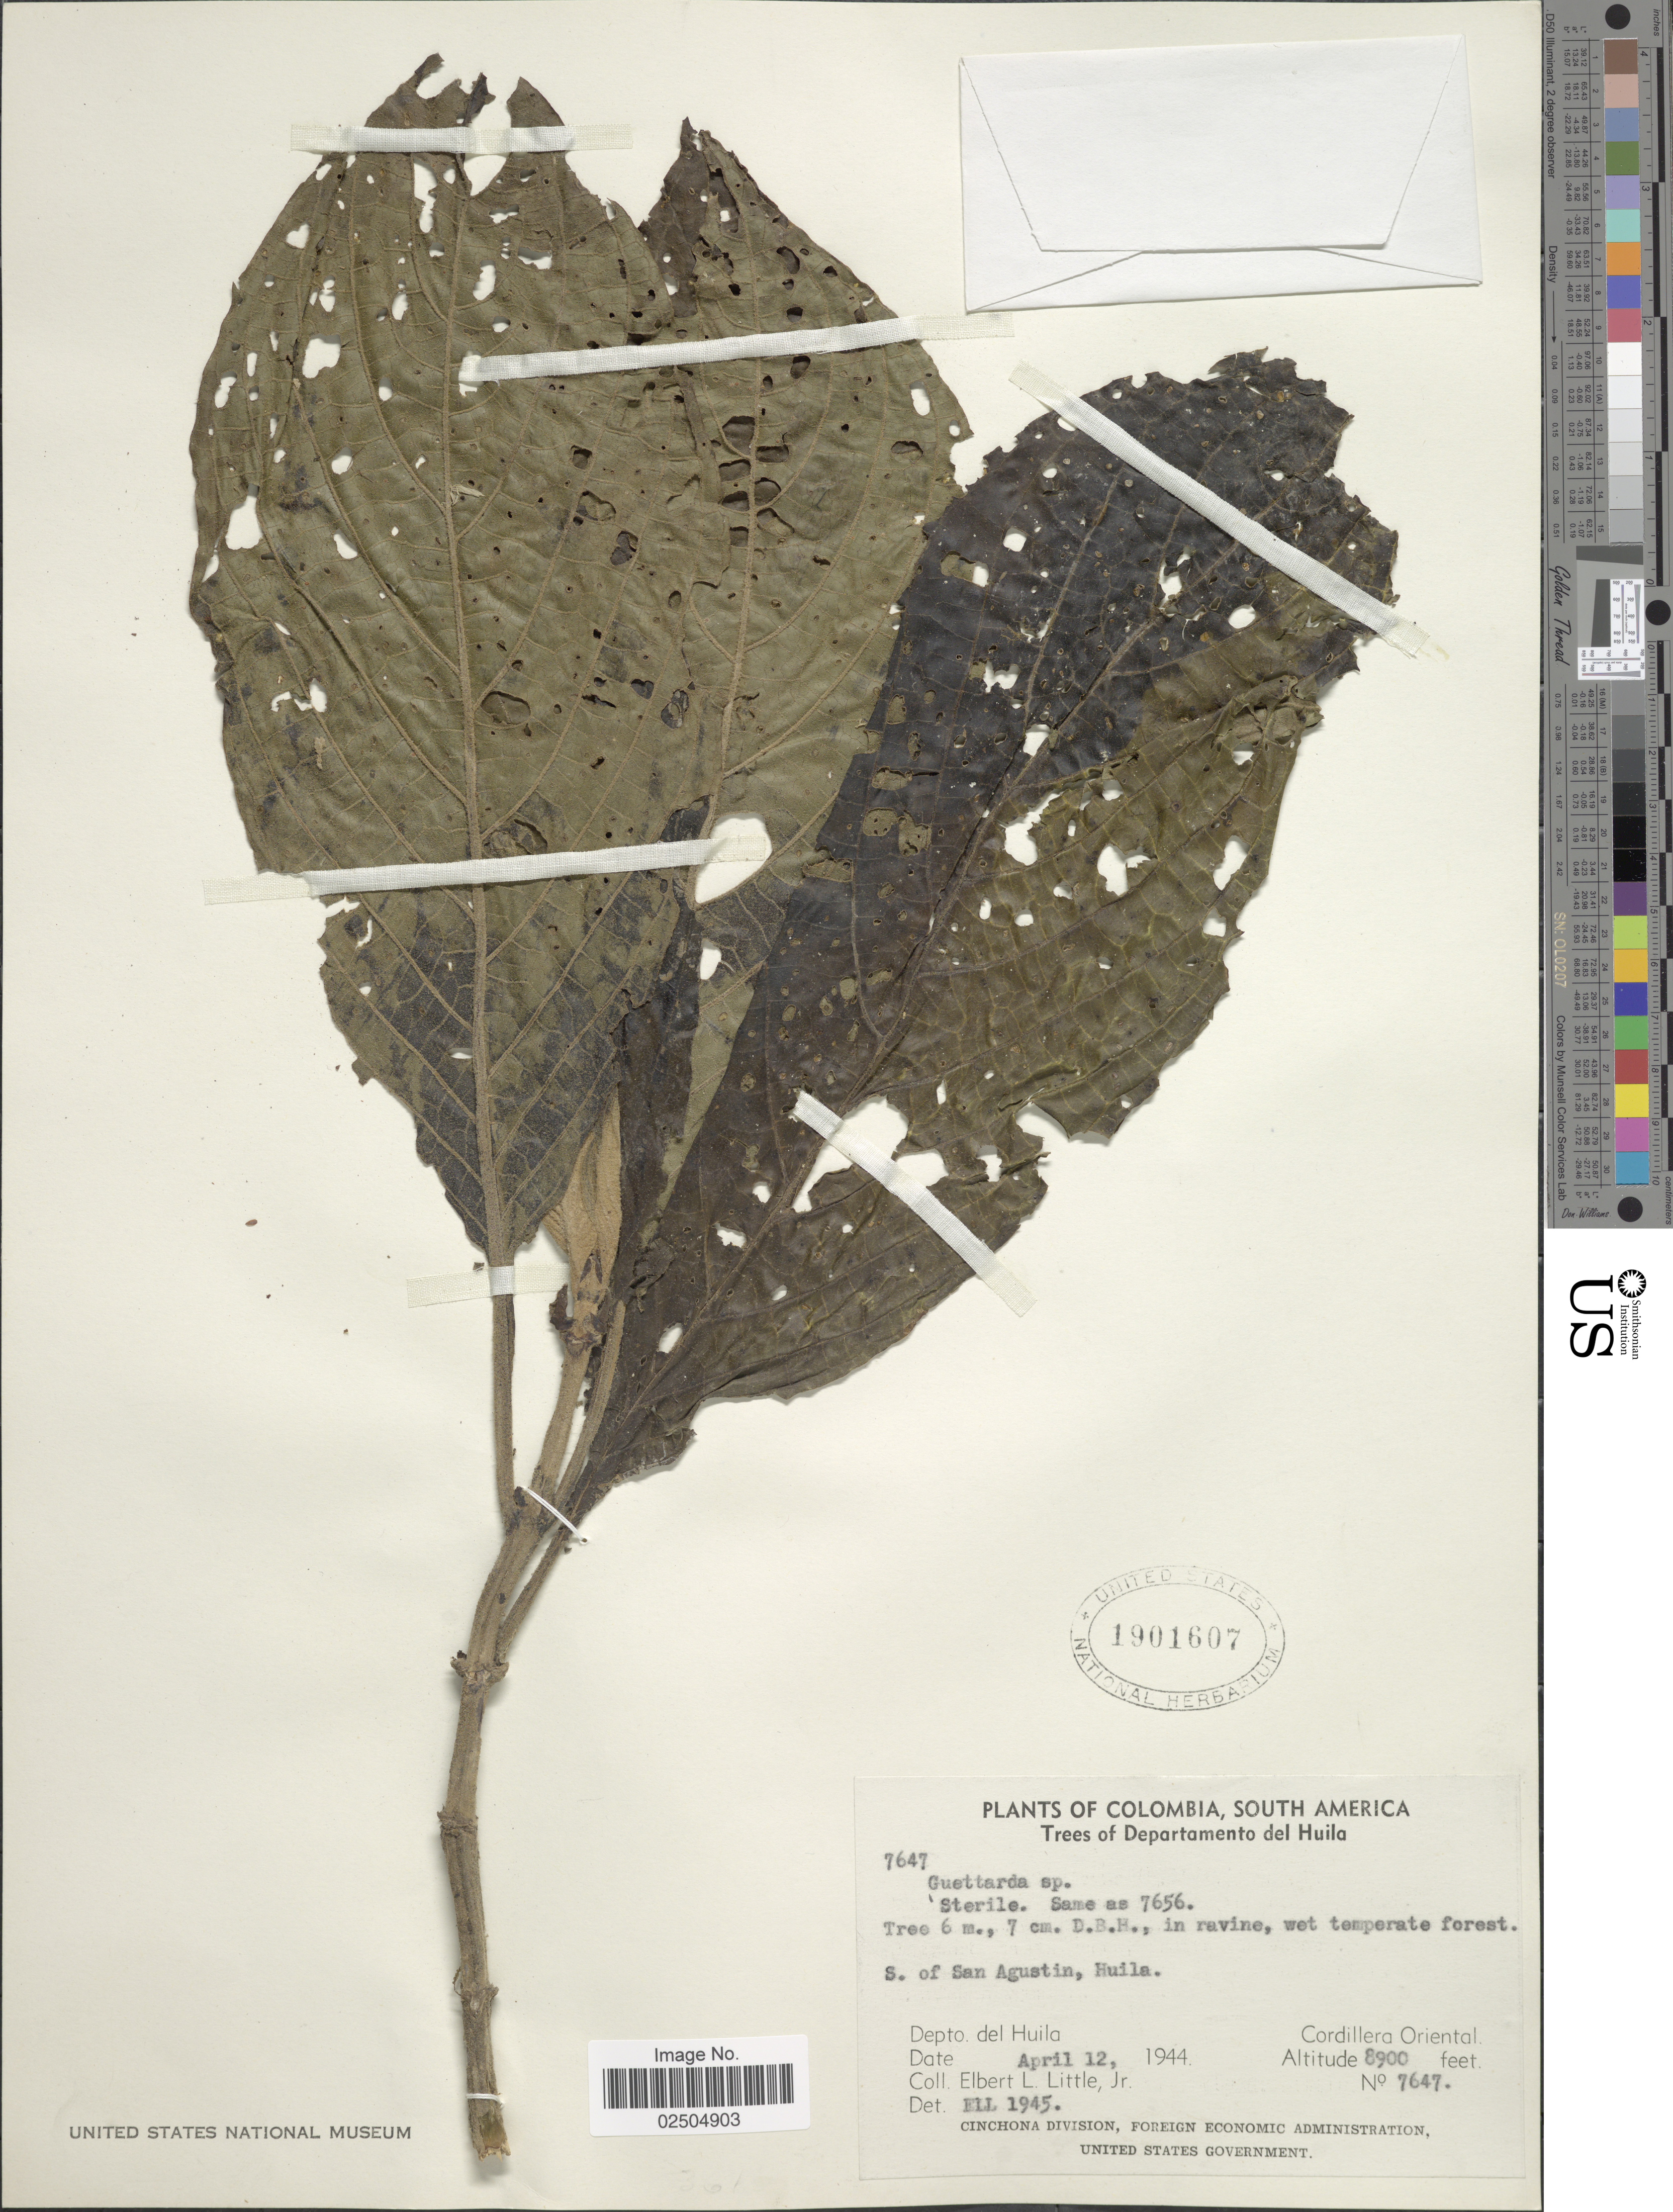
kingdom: Plantae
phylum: Tracheophyta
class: Magnoliopsida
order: Gentianales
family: Rubiaceae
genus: Guettarda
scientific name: Guettarda sp.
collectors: E. L. Little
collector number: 7647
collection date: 1944-04-12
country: Colombia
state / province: Huila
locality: Departamento del Huila, S. of San Agustin, Huila, Depto. del Huila, Cordillera Oriental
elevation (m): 2713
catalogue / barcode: US 1901607